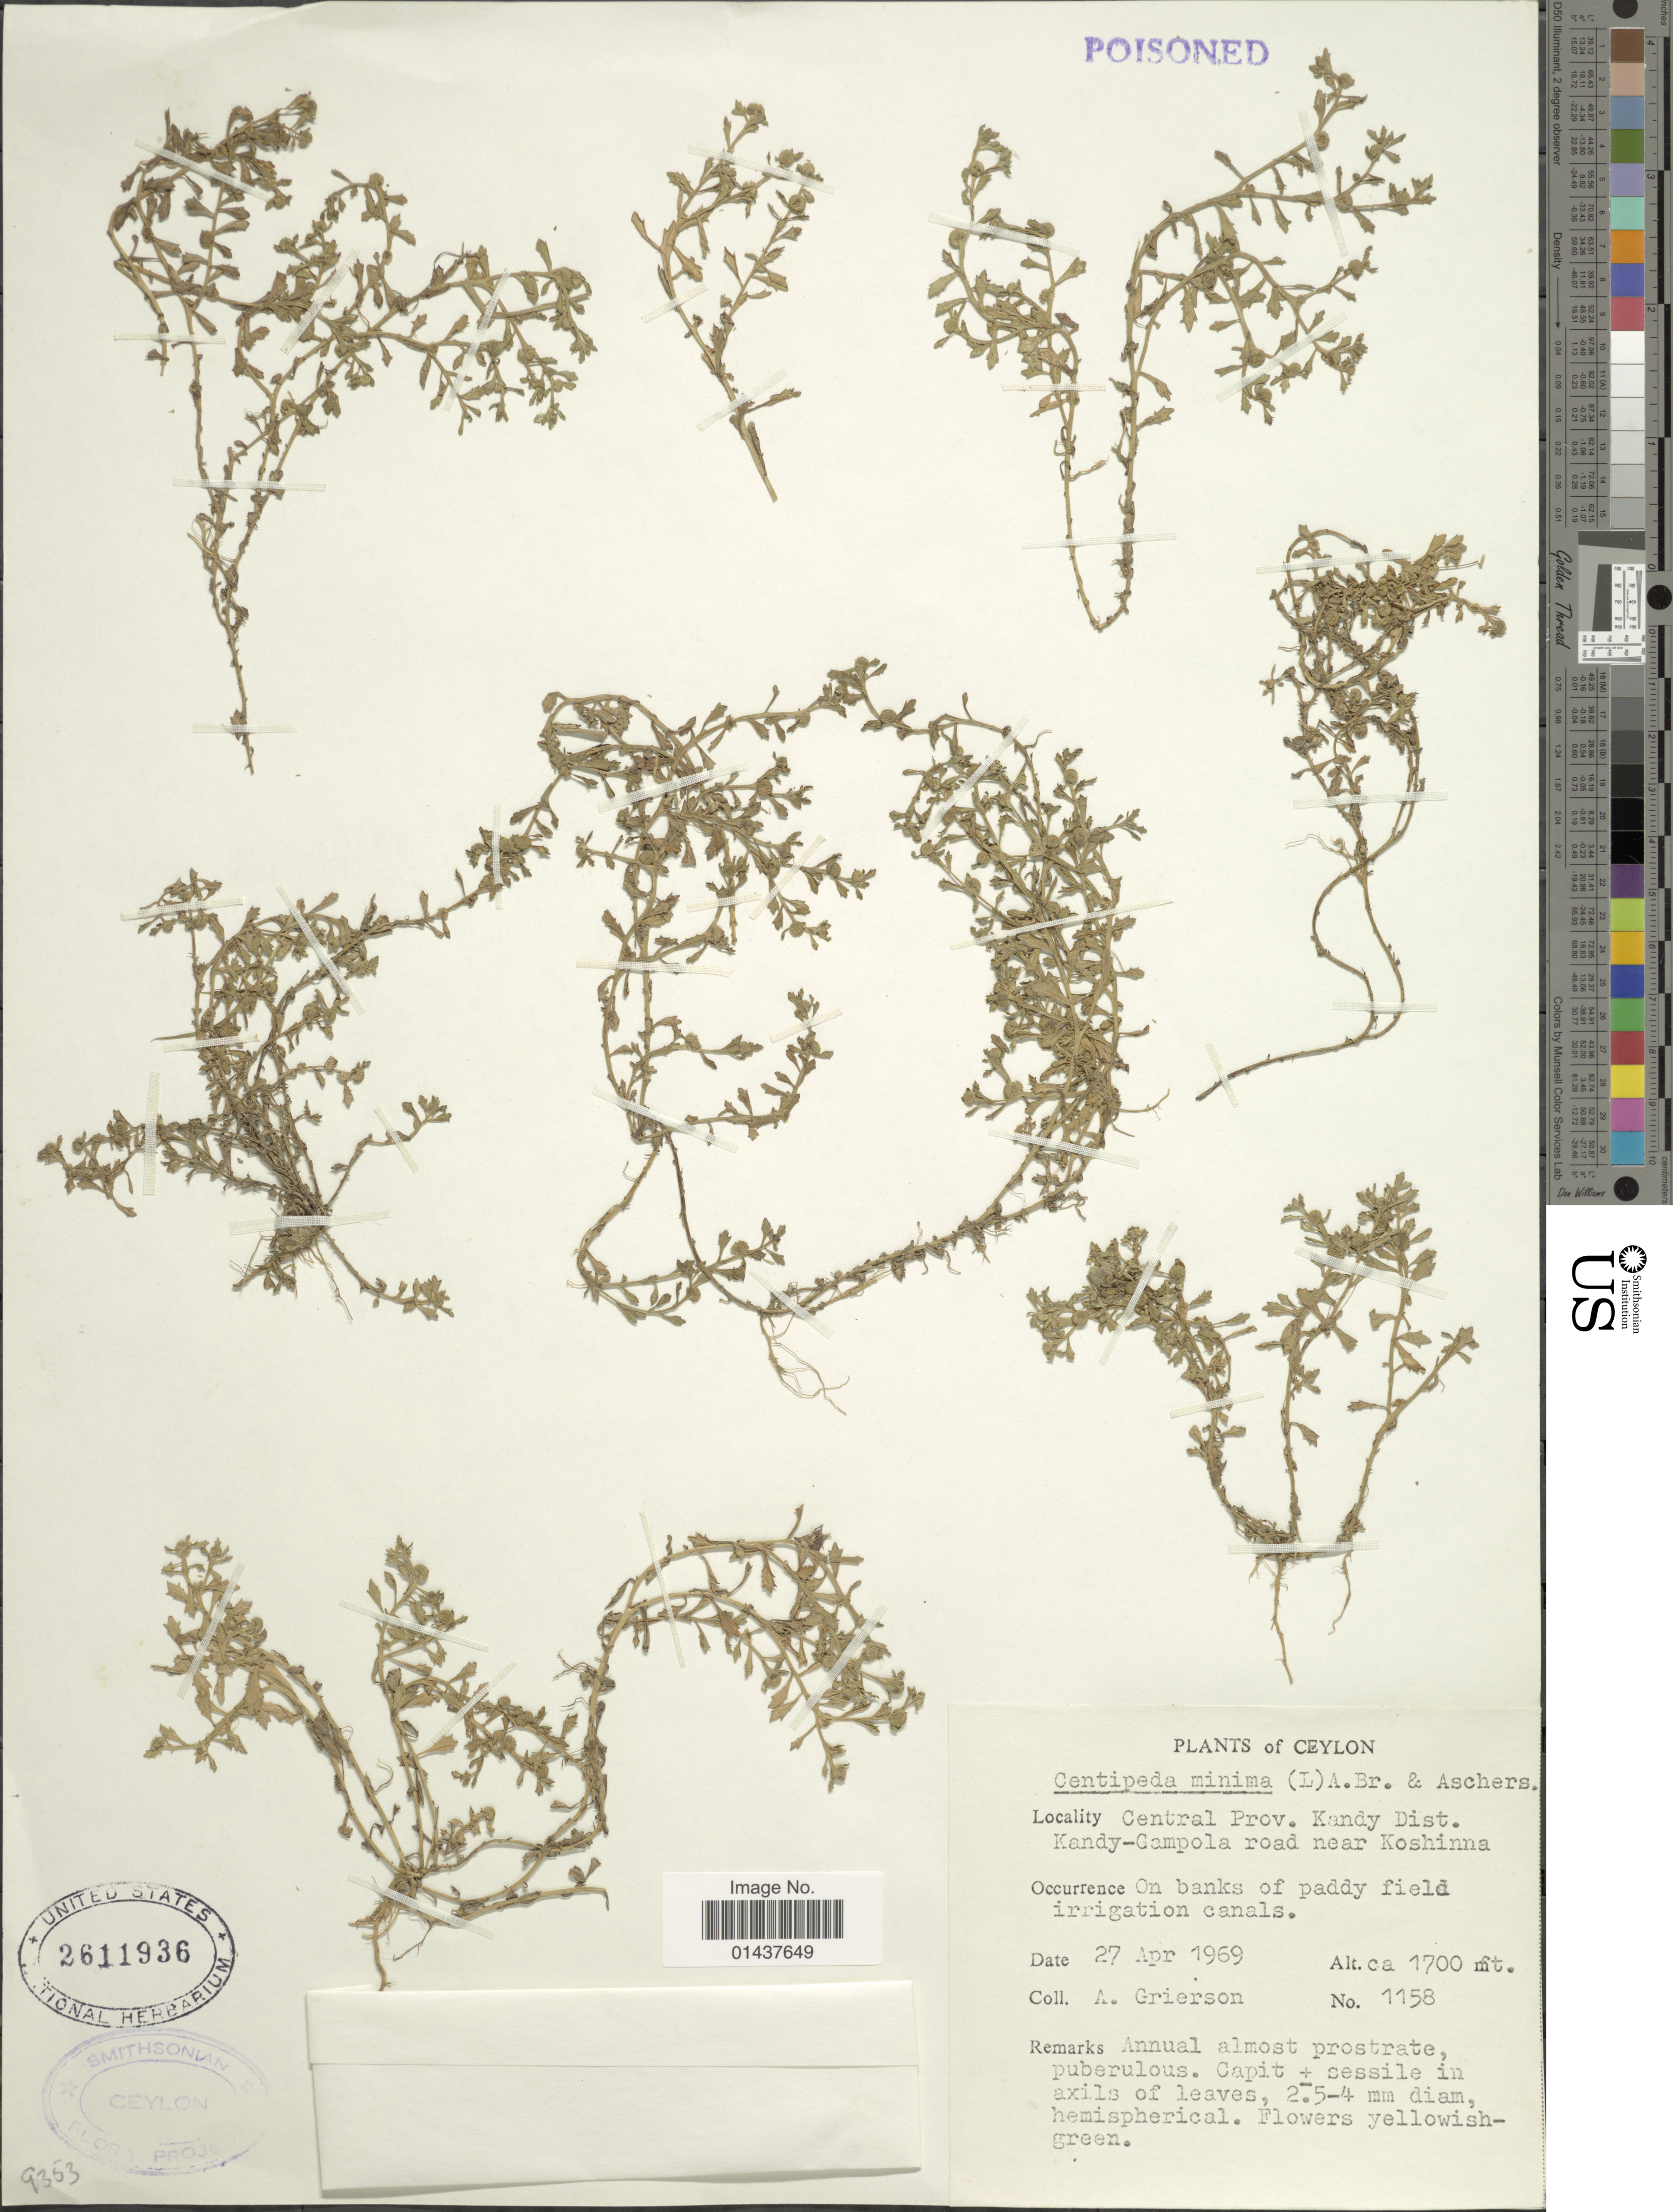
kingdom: Plantae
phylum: Tracheophyta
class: Magnoliopsida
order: Asterales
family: Asteraceae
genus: Centipeda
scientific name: Centipeda minima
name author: (L.) A. Braun & Asch.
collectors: A. Grierson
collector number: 1158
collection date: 1969-04-27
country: Sri Lanka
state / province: Central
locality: Ceylon, Kandy Dist. Kandy-Gampola road near Koshima, On banks of paddy field irrigation canals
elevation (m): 518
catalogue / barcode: US 2611936